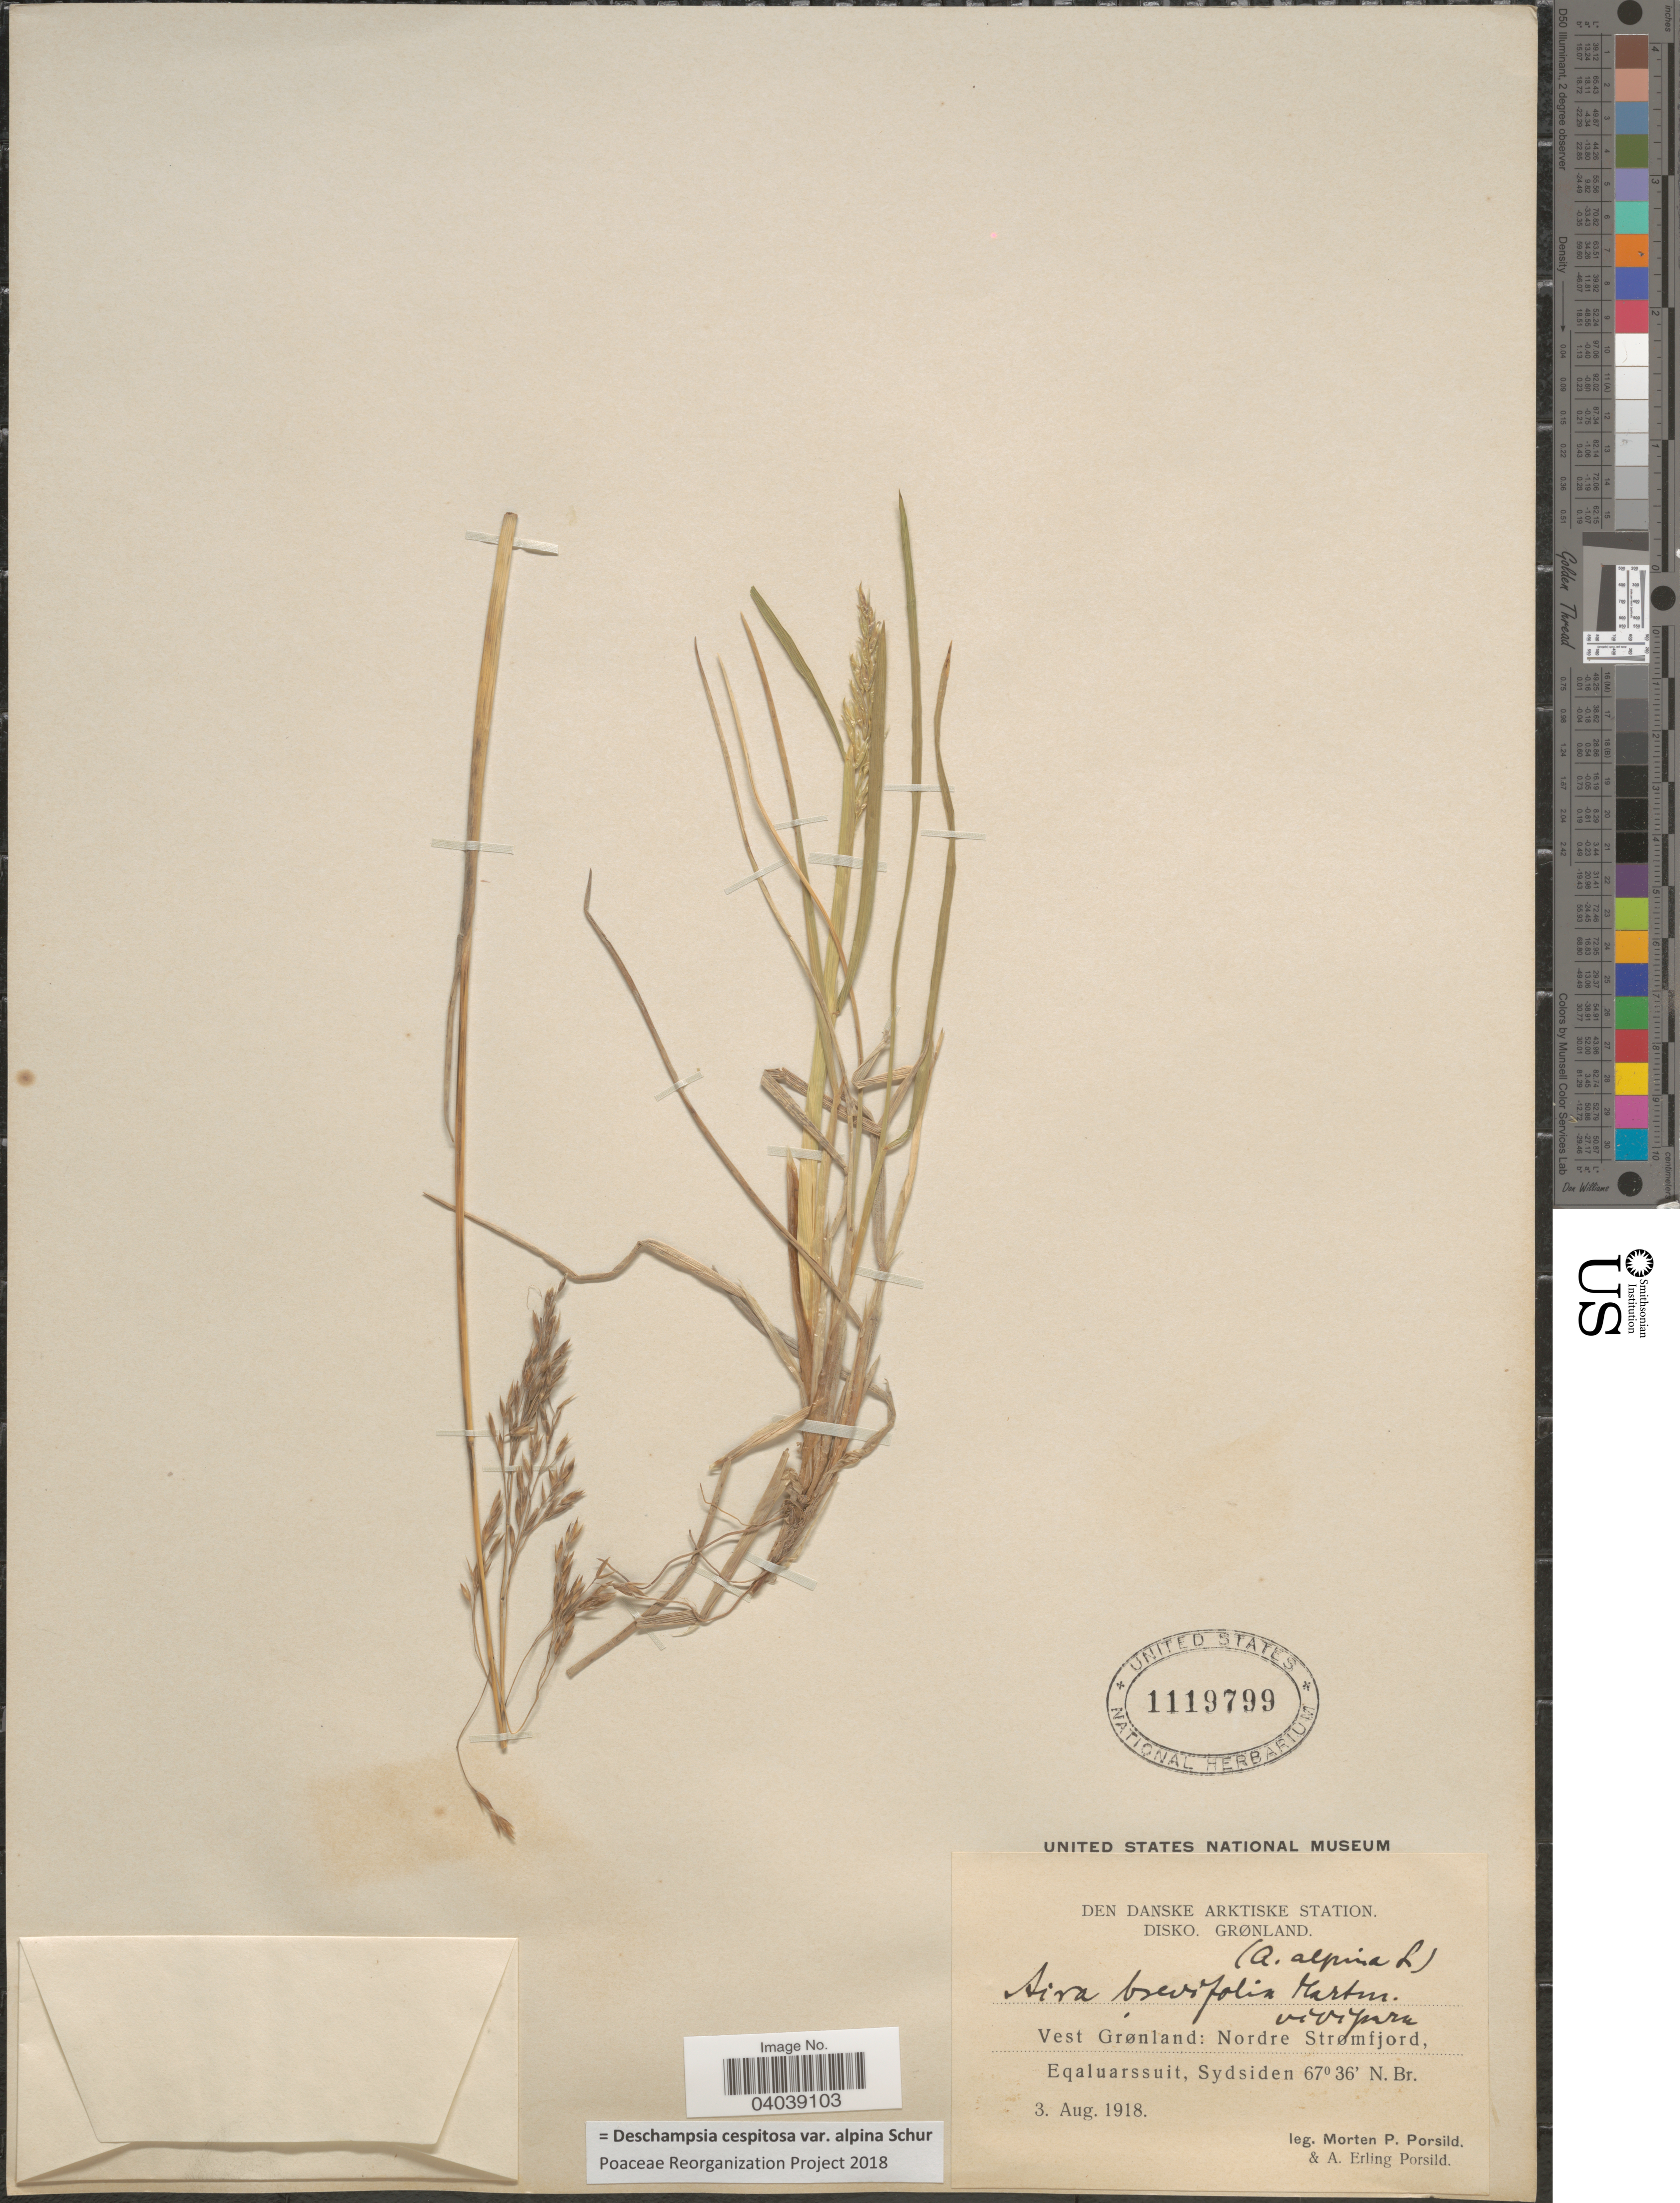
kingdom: Plantae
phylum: Tracheophyta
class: Liliopsida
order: Poales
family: Poaceae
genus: Deschampsia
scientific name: Deschampsia cespitosa var. alpina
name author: Vasey ex W.J. Beal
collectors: M. P. Porsild & A. E. Porsild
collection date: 1918-08-03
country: Greenland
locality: Den Danske Arktiske Station. Disko. Grønland. Vest Grønland: Nordre Strømfjord, Eqaluarssuit, Sydsiden.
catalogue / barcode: US 1119799